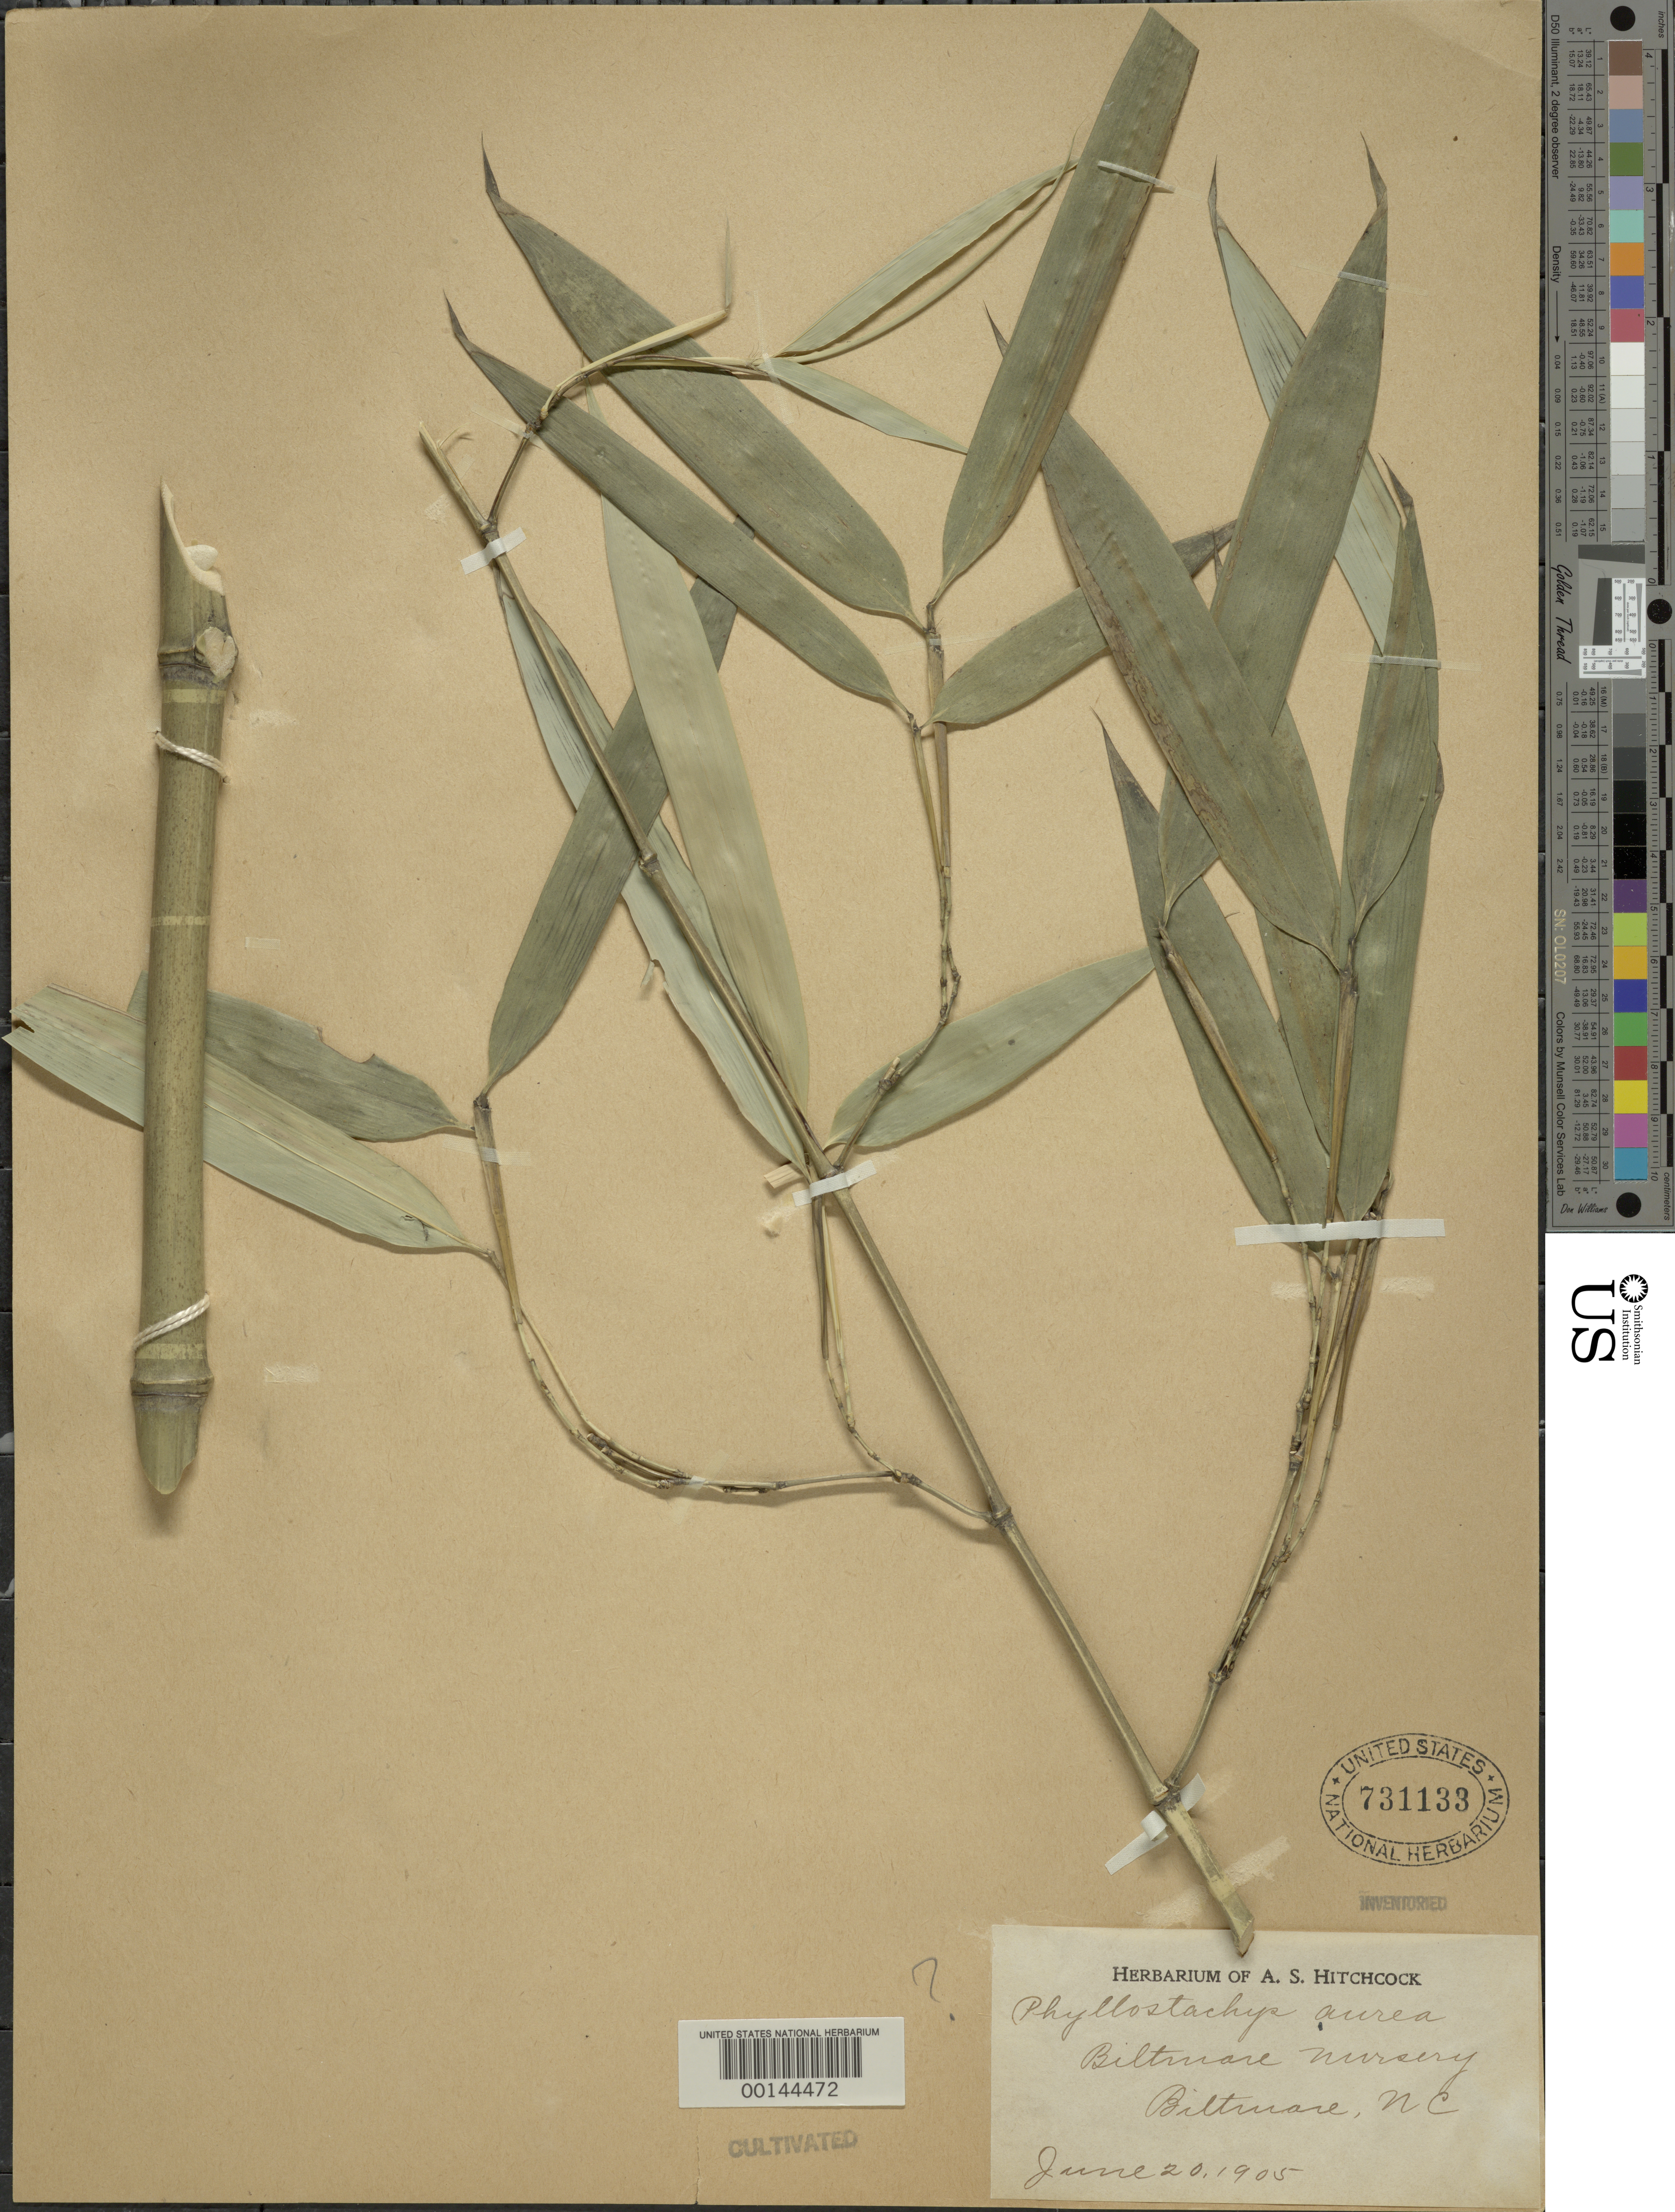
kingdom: Plantae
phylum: Tracheophyta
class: Liliopsida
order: Poales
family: Poaceae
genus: Phyllostachys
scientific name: Phyllostachys sp.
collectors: A. S. Hitchcock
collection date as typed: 20 Jun 1905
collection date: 1905-06-20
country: United States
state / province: North Carolina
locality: Biltmore nursery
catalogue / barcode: US 731133